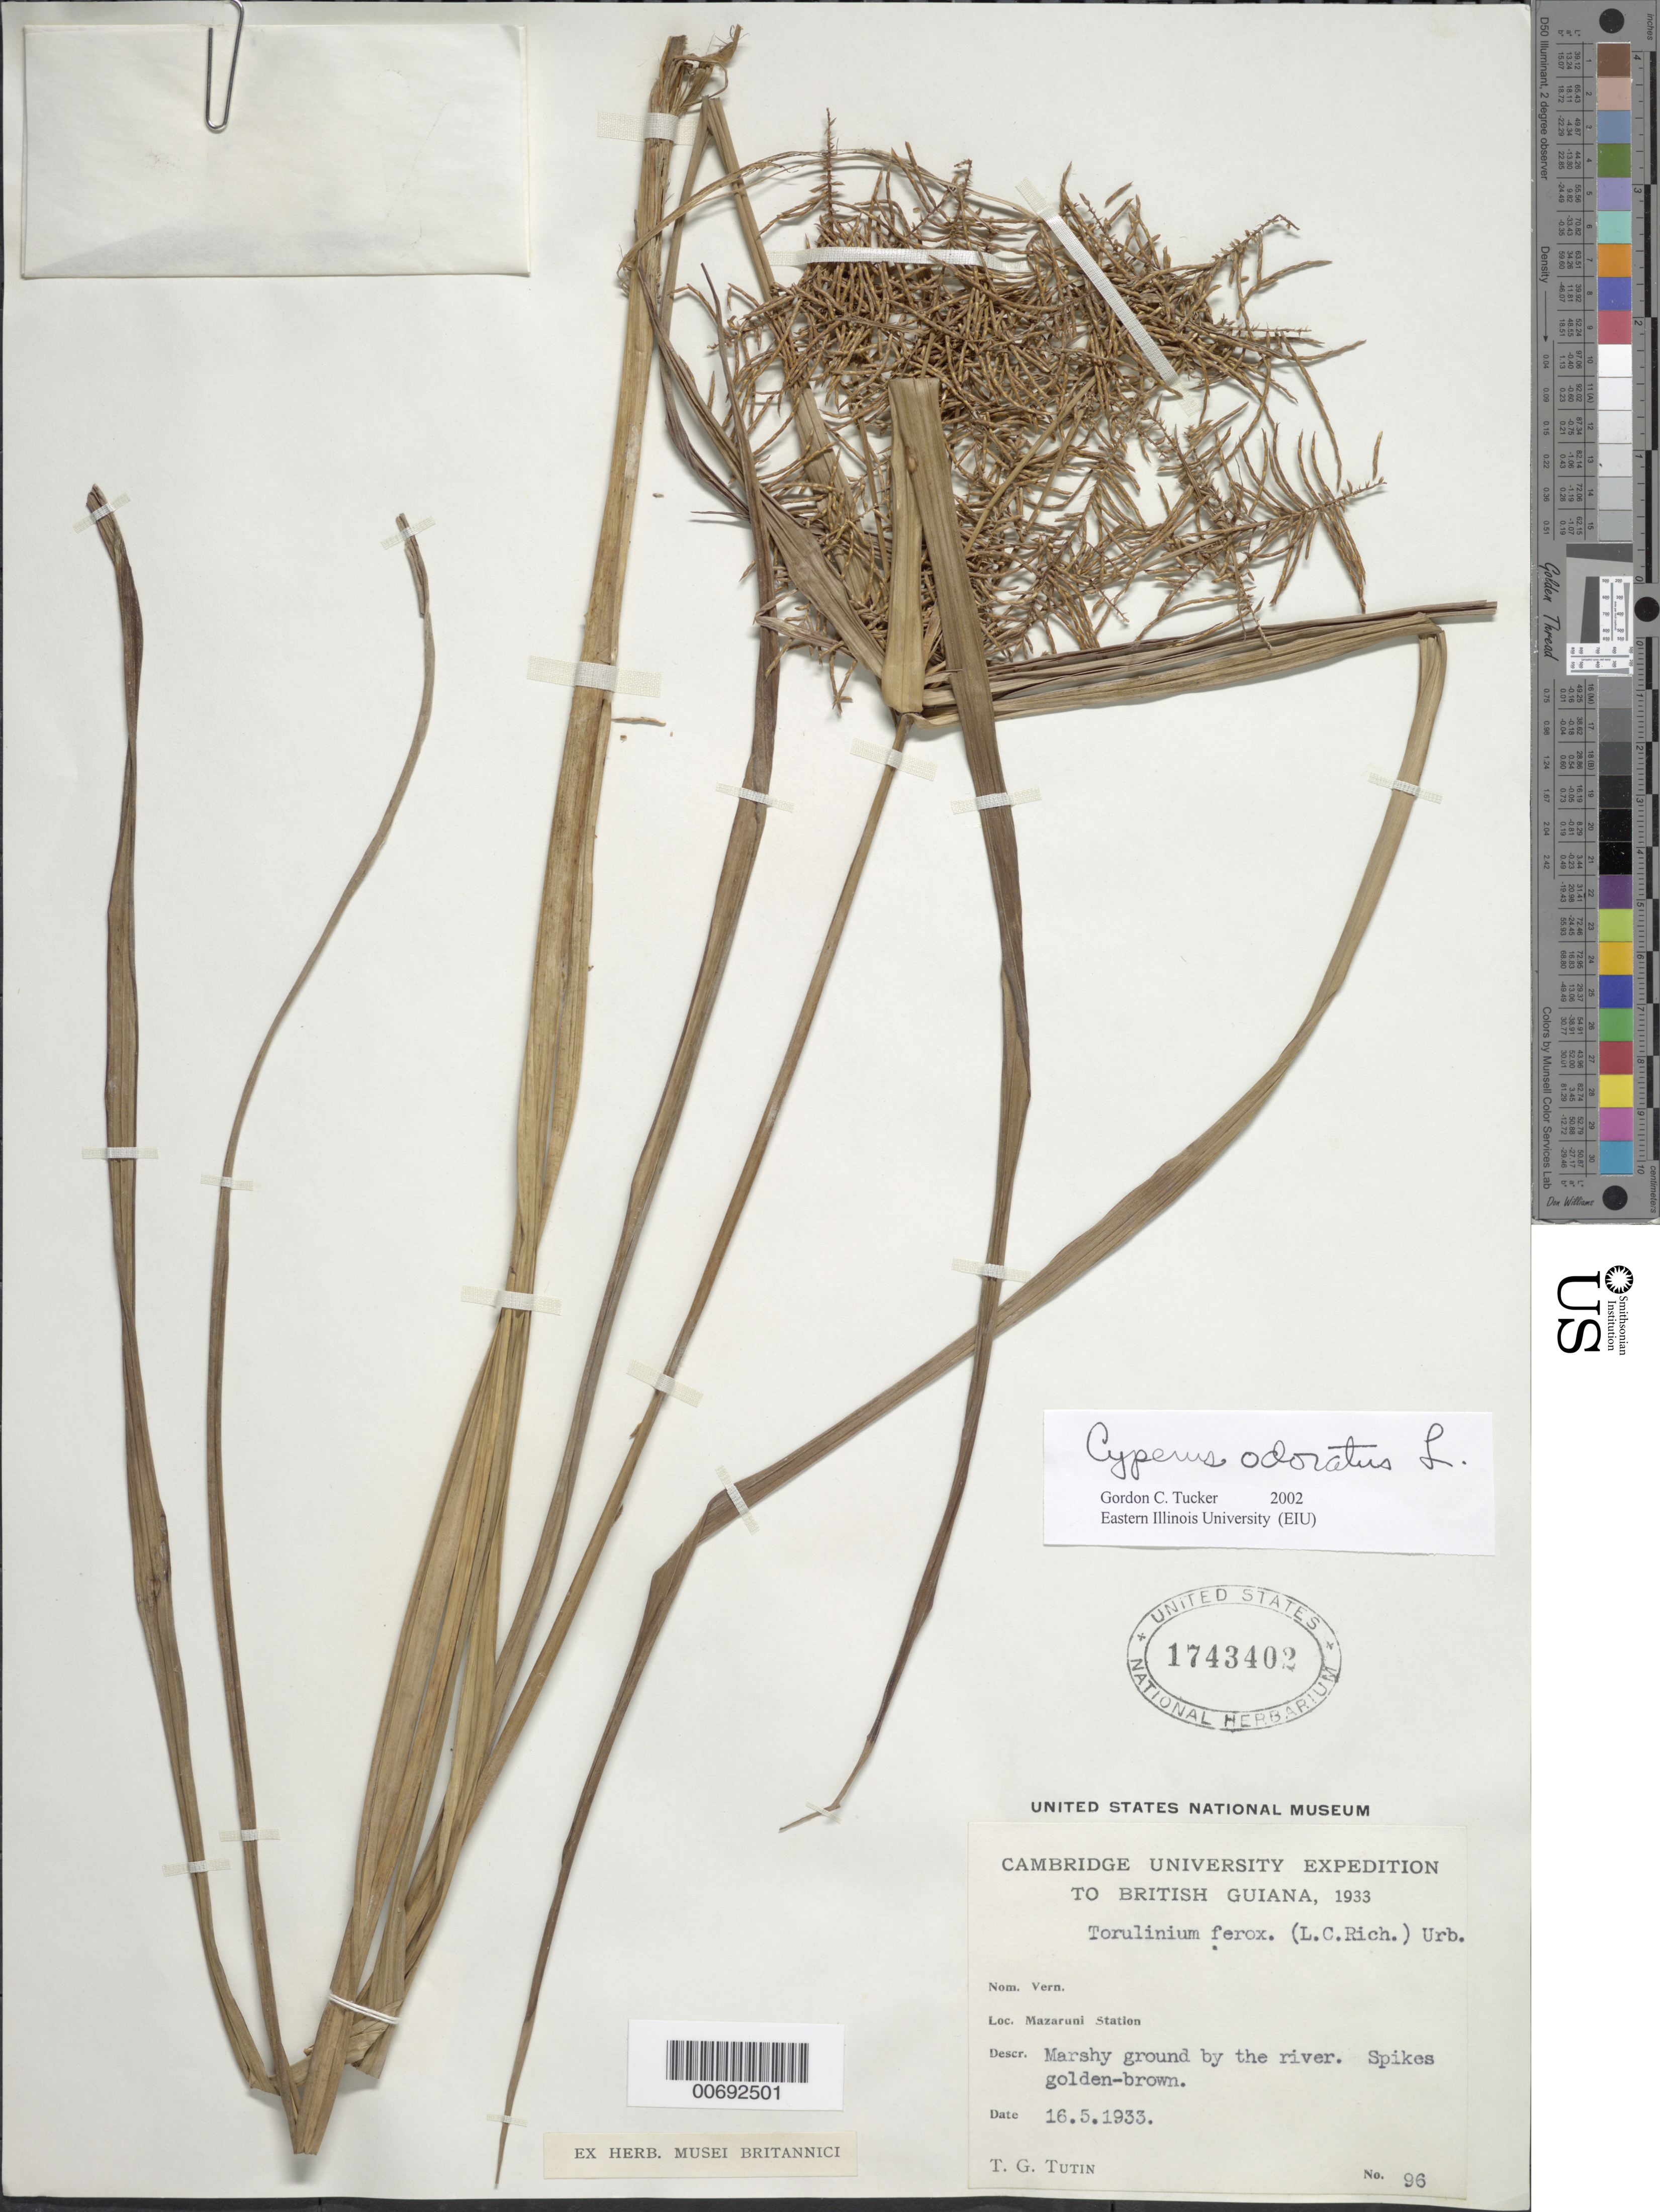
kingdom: Plantae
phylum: Tracheophyta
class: Liliopsida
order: Poales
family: Cyperaceae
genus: Cyperus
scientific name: Cyperus odoratus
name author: L.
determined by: Tucker, G. C.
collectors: T. G. Tutin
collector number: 96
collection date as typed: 16-May-33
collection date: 1933-05-16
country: Guyana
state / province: Cuyuni-Mazaruni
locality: Mazaruni Station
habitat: Marshy ground near river.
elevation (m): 30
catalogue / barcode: US 1743402